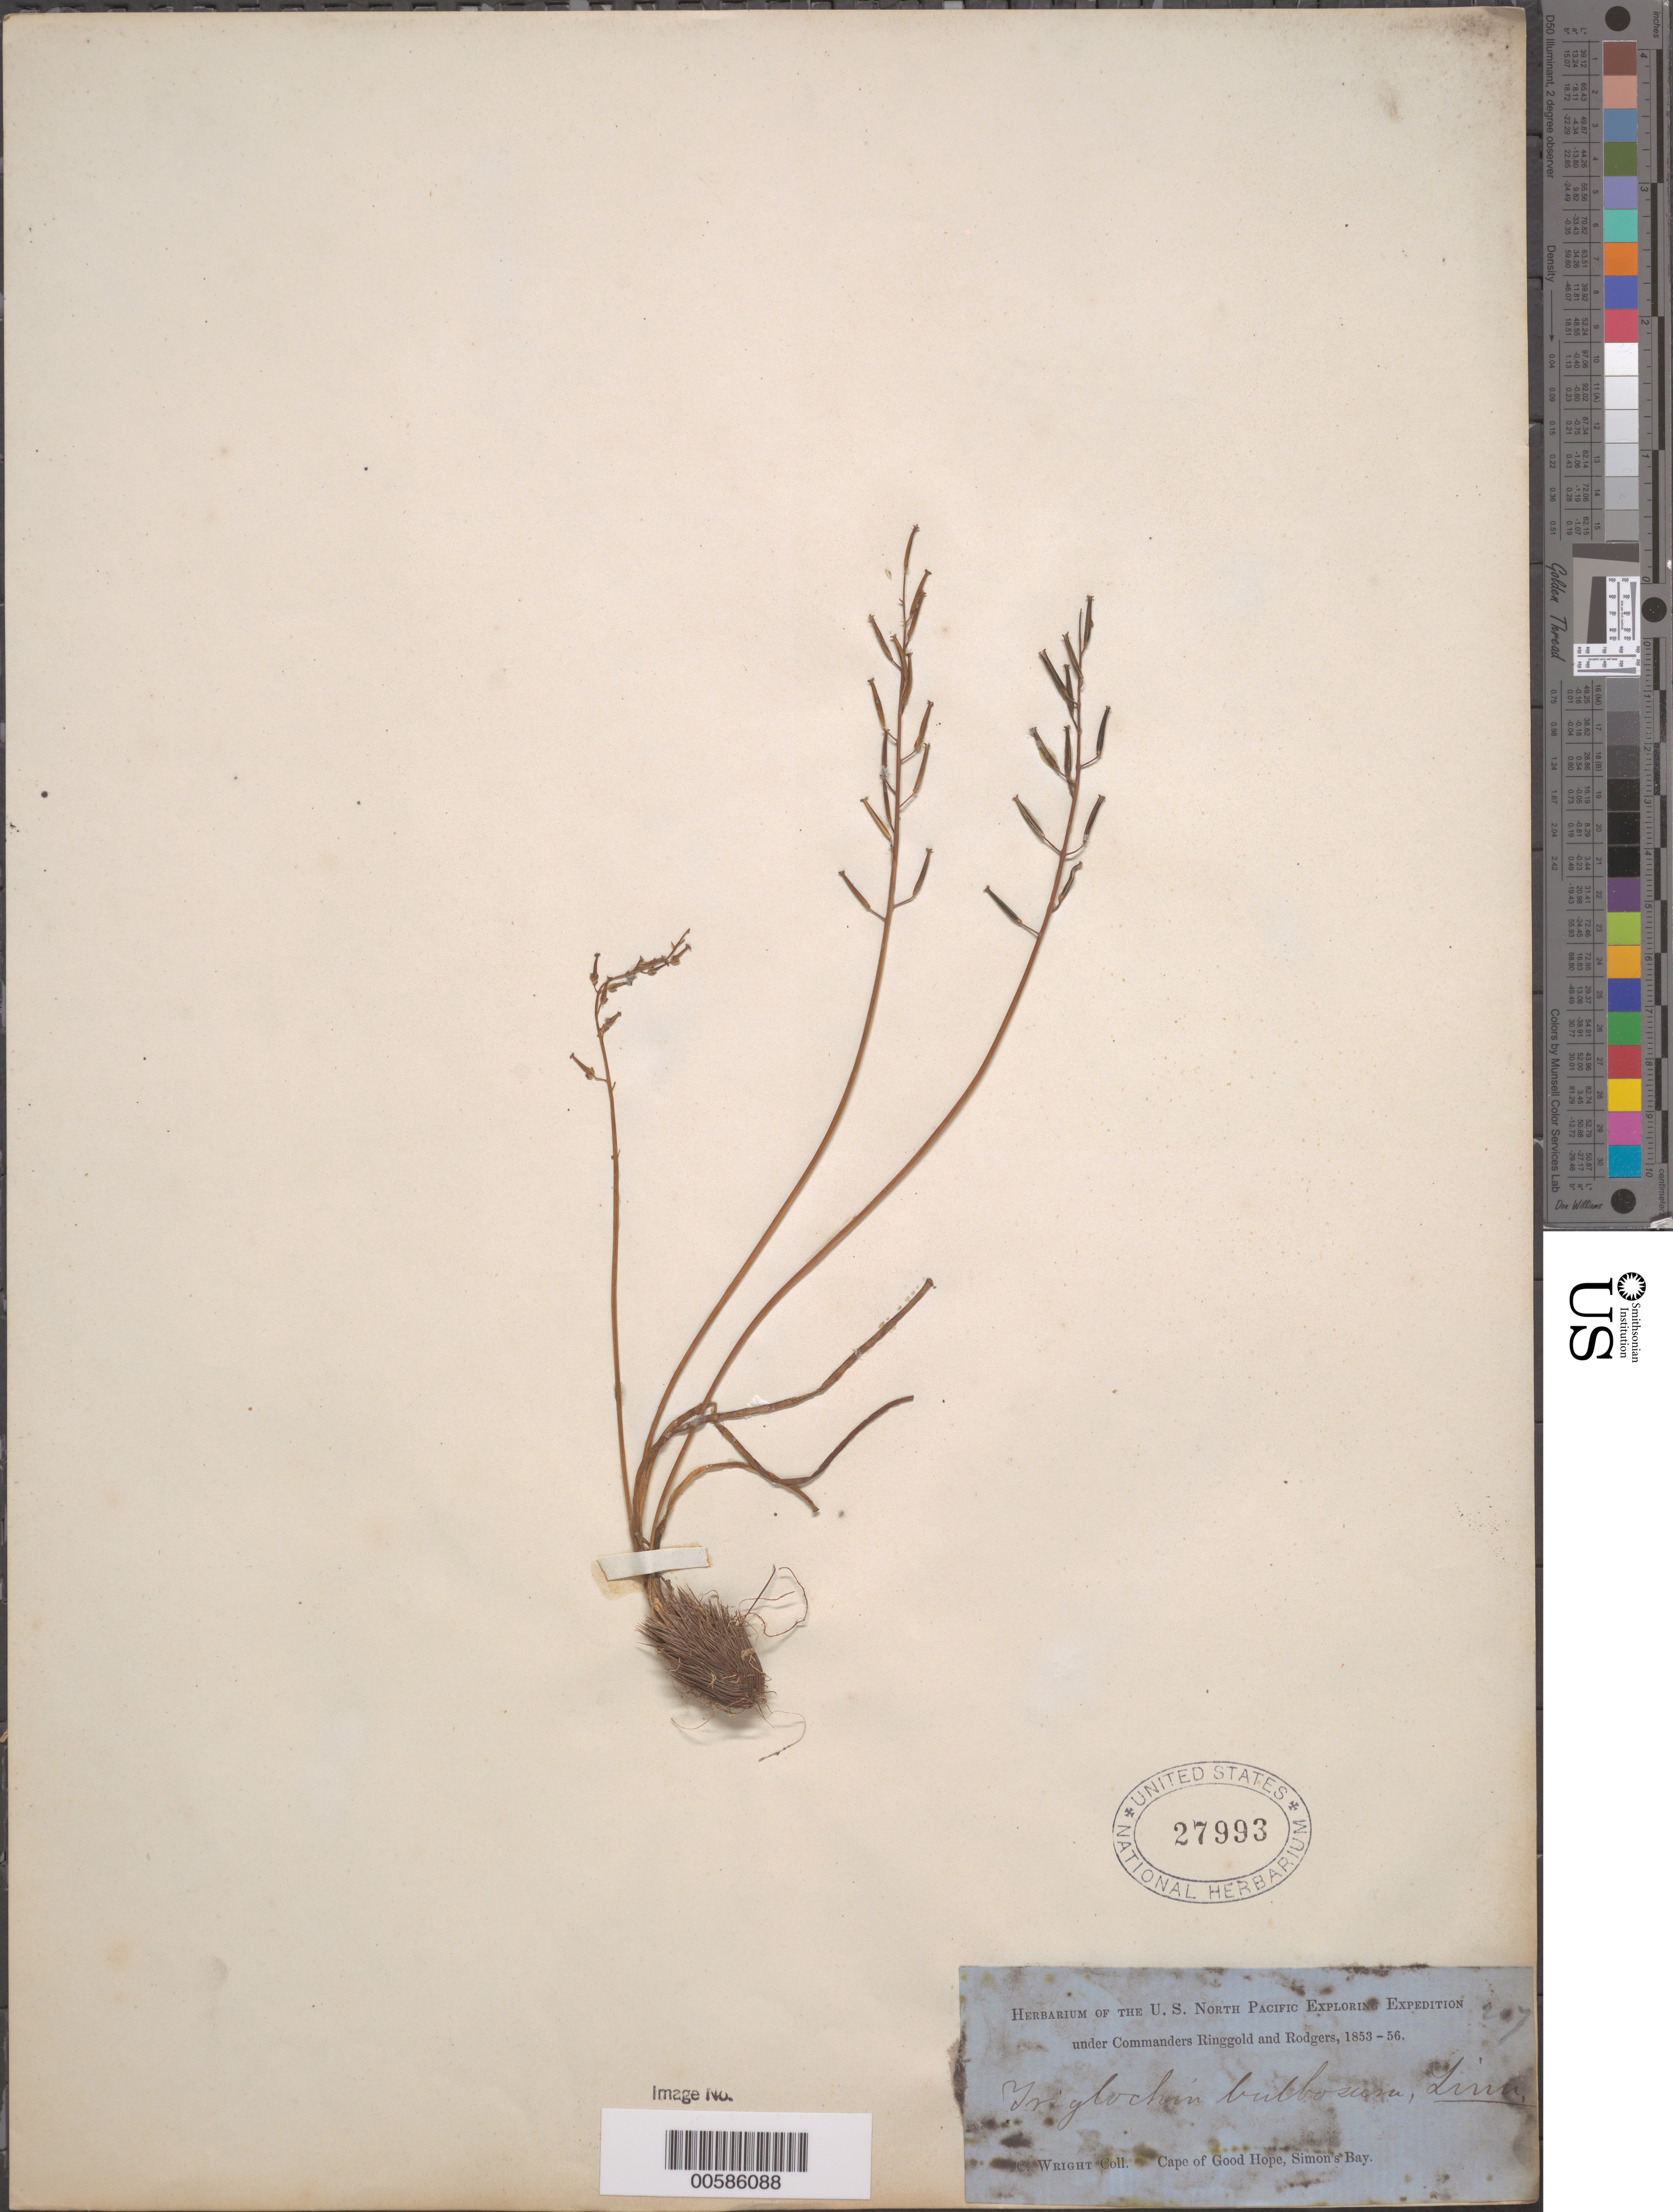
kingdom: Plantae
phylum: Tracheophyta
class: Liliopsida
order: Alismatales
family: Juncaginaceae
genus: Triglochin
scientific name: Triglochin bulbosa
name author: L.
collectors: C. Wright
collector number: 27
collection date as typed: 1853 to -- --- 1856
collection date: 1853/1856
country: South Africa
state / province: Western Cape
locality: Cape of Good Hope, Simon's Bay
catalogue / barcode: US 27993